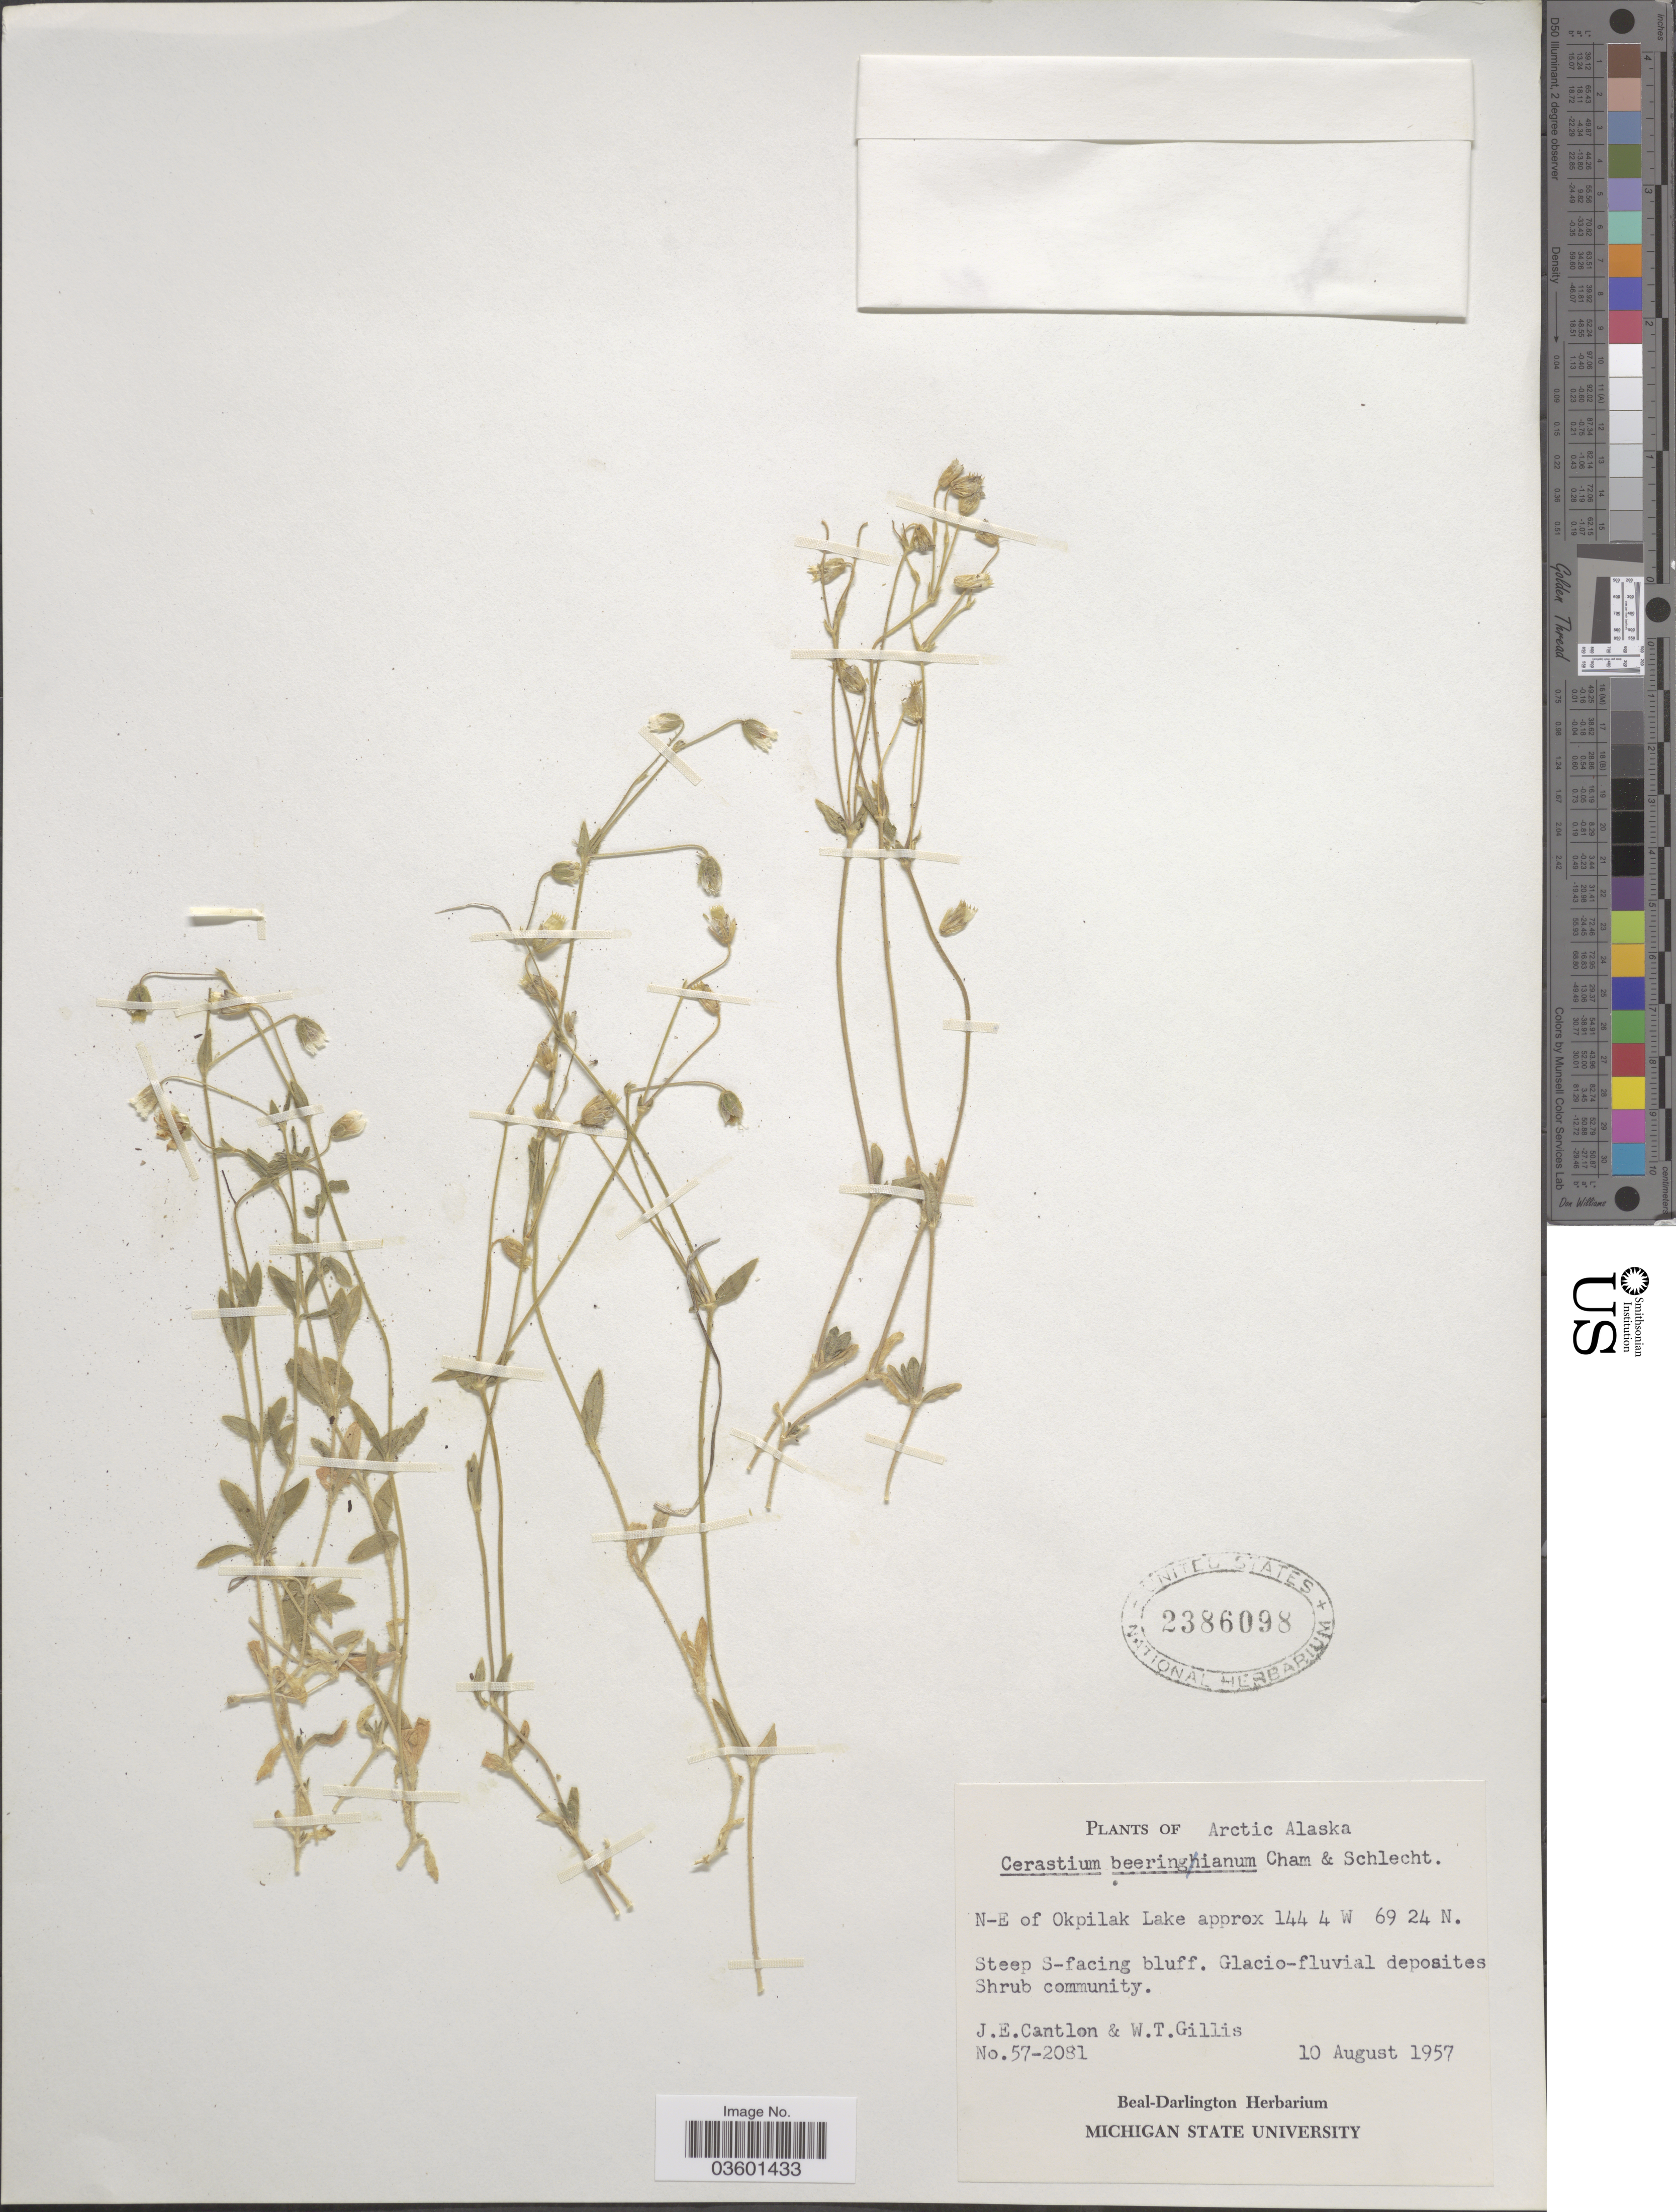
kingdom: Plantae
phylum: Tracheophyta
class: Magnoliopsida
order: Caryophyllales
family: Caryophyllaceae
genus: Cerastium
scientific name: Cerastium beeringianum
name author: Cham. & Schltdl.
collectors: J. Cantlon & W. T. Gillis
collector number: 57-2081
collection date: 1957-08-10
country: United States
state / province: Alaska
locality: Arctic Alaska. N-E of Okpilak Lake.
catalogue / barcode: US 2386098